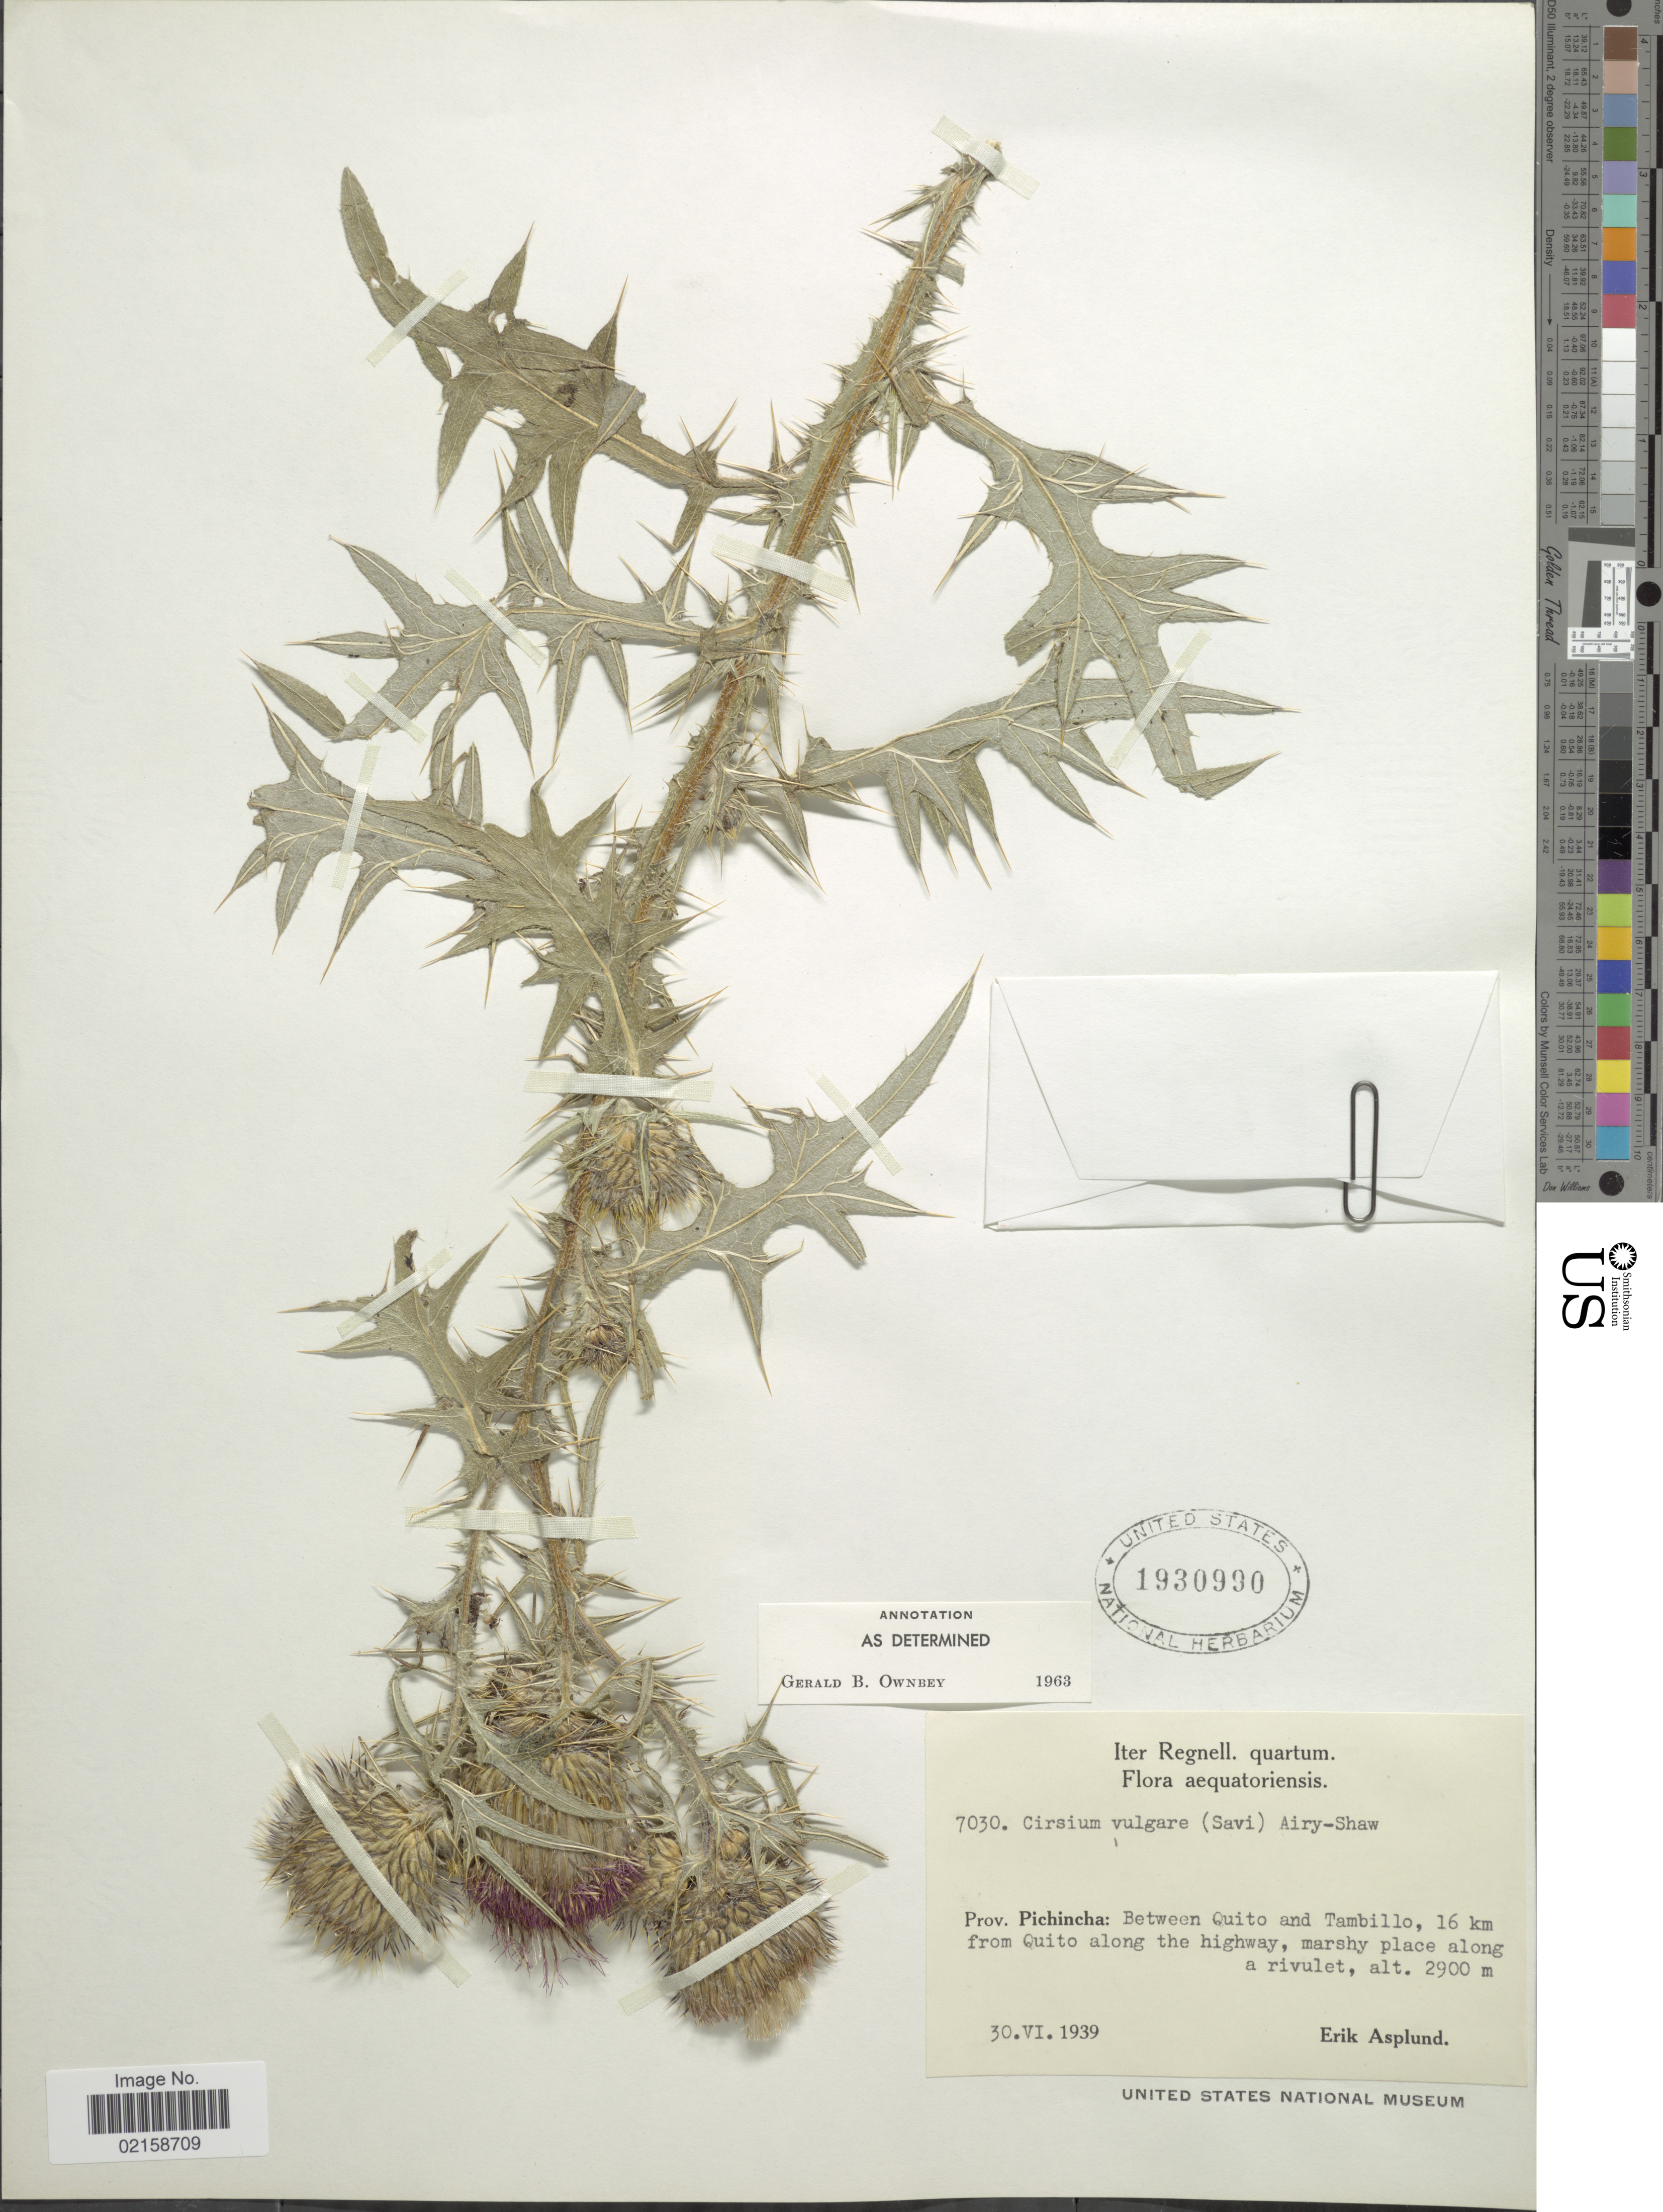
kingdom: Plantae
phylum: Tracheophyta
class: Magnoliopsida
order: Asterales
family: Asteraceae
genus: Cirsium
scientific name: Cirsium vulgare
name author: (Savi) Ten.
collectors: E. Asplund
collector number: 7030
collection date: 1939-06-30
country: Ecuador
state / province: Pichincha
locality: Between Quito and Tambillo, 16 km from Quito along the highway, marshy place along a rivulet.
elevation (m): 2900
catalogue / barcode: US 1930990